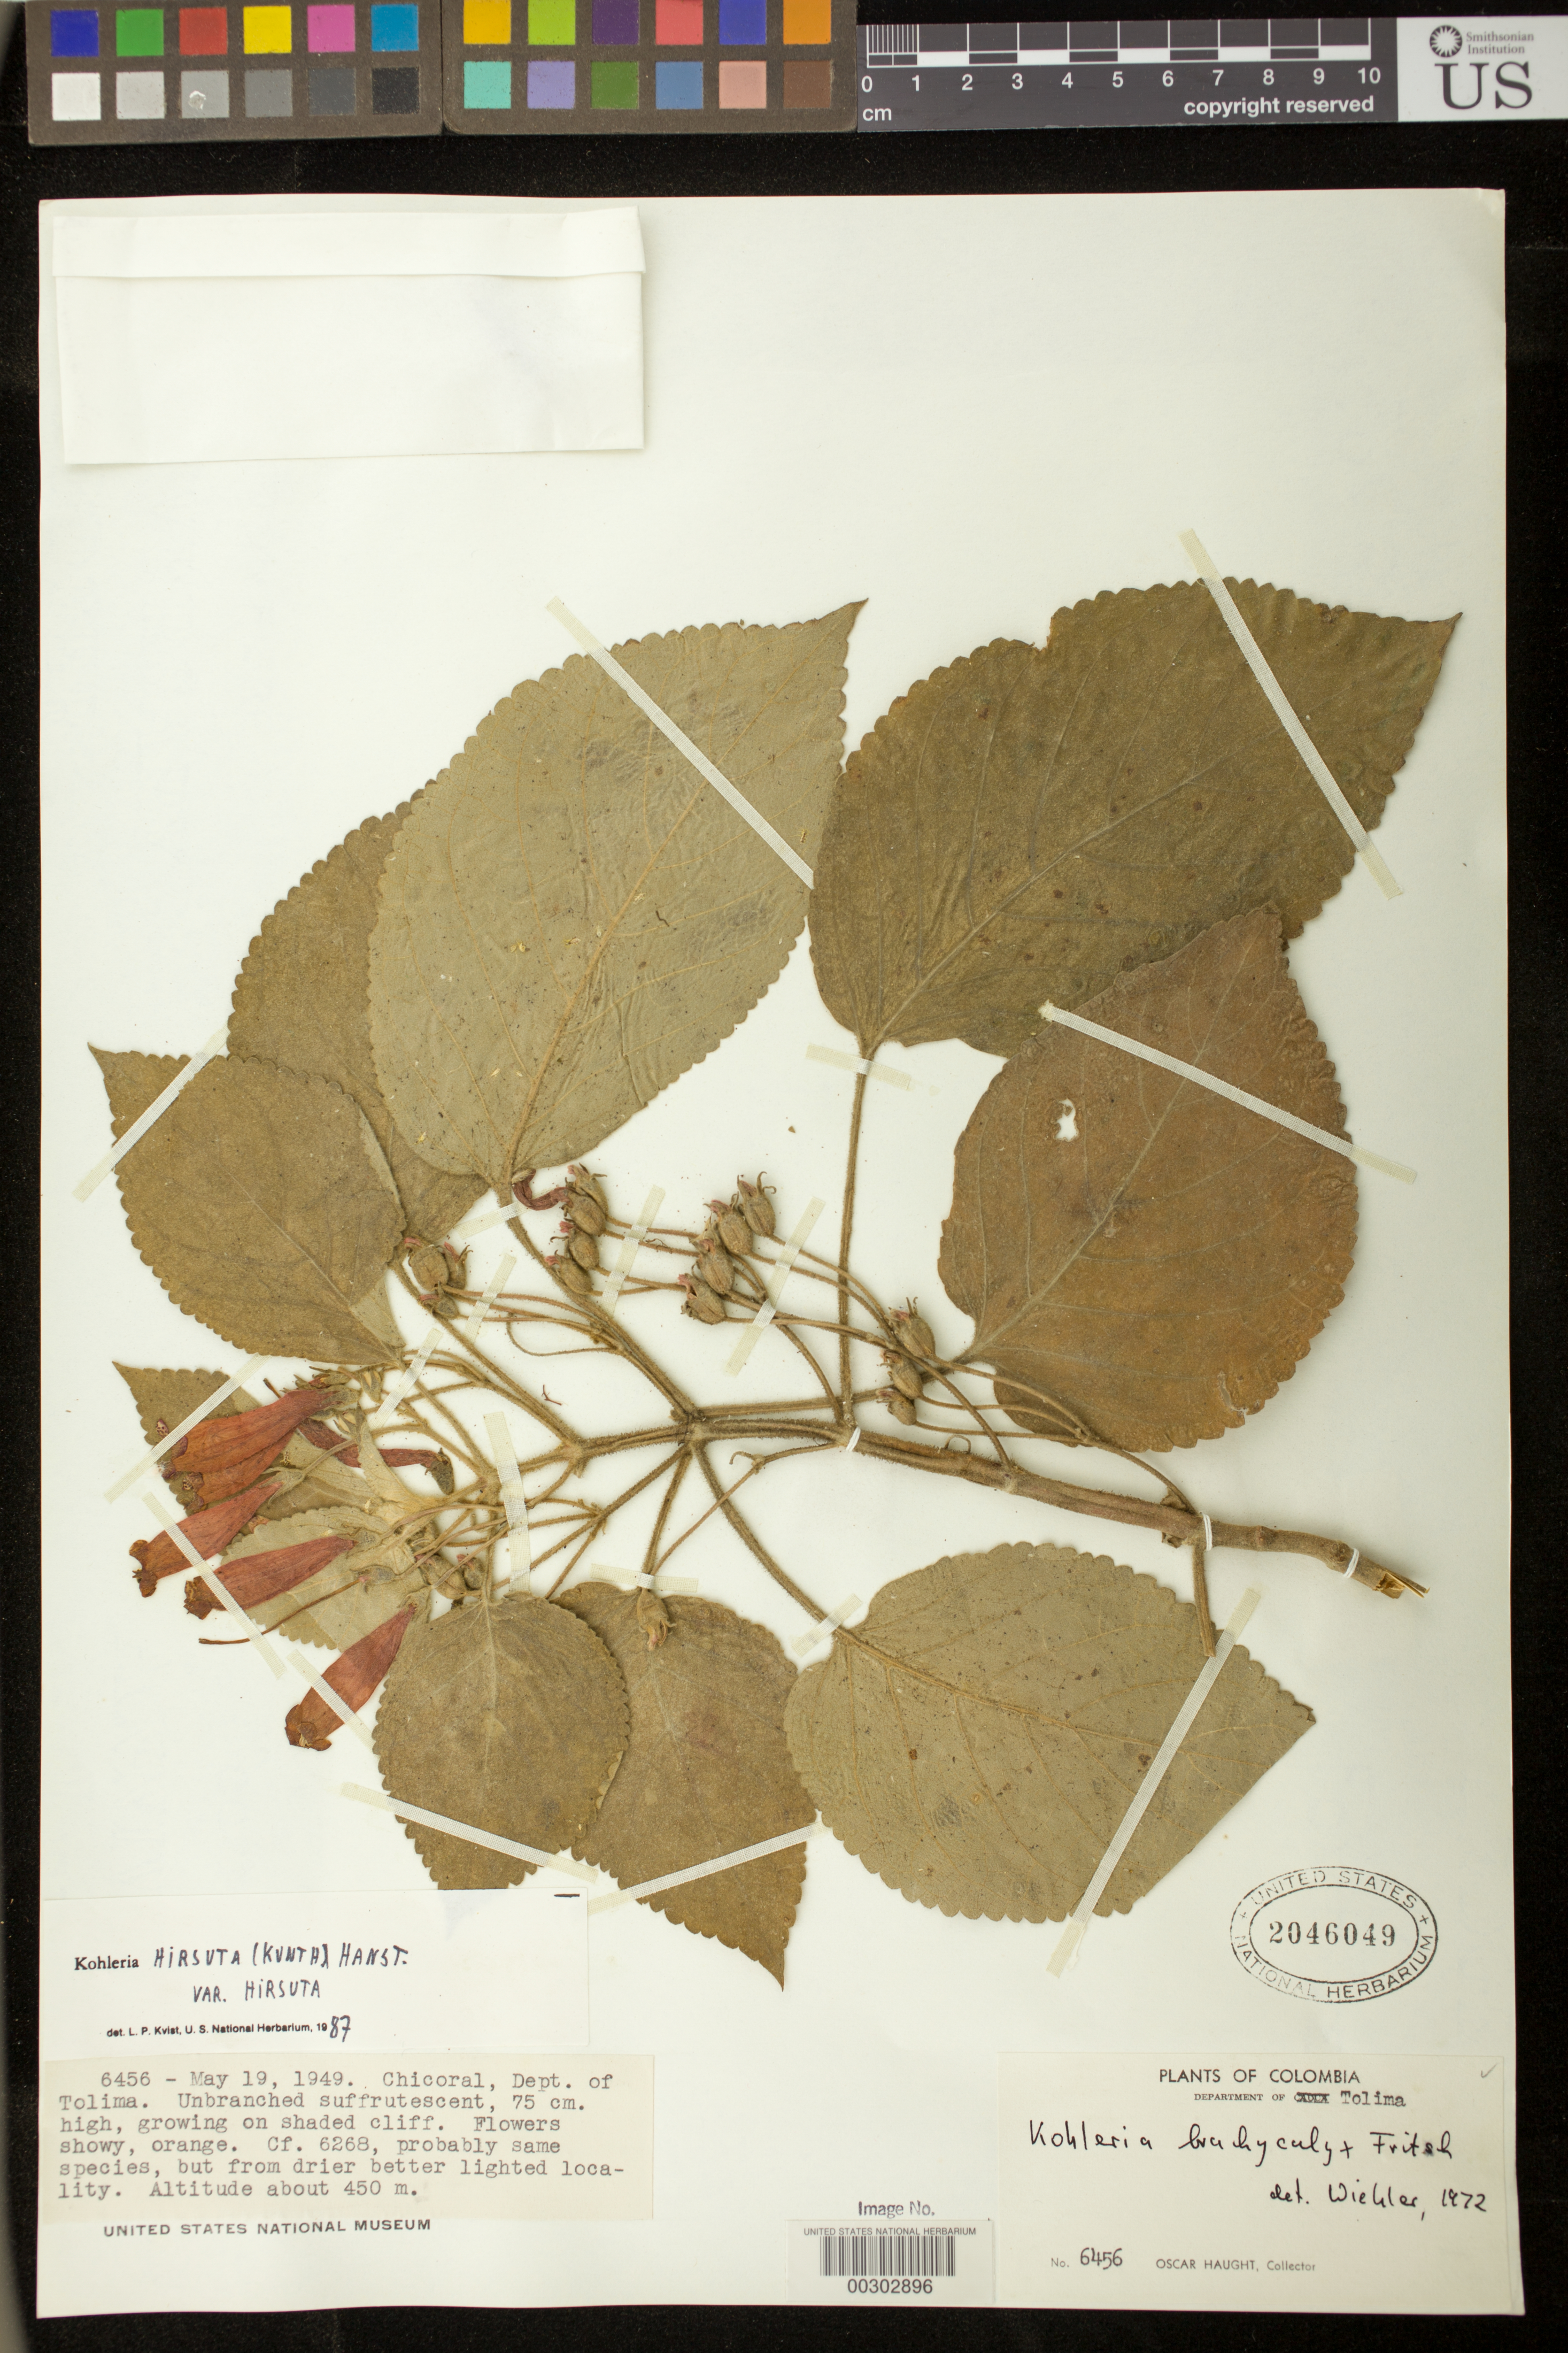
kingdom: Plantae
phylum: Tracheophyta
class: Magnoliopsida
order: Lamiales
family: Gesneriaceae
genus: Kohleria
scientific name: Kohleria hirsuta var. hirsuta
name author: (Kunth) Regel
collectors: O. L. Haught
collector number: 6456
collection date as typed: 19 May 1949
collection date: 1949-05-19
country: Colombia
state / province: Tolima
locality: Chicoral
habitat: Shaded cliff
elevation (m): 450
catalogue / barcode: US 2046049